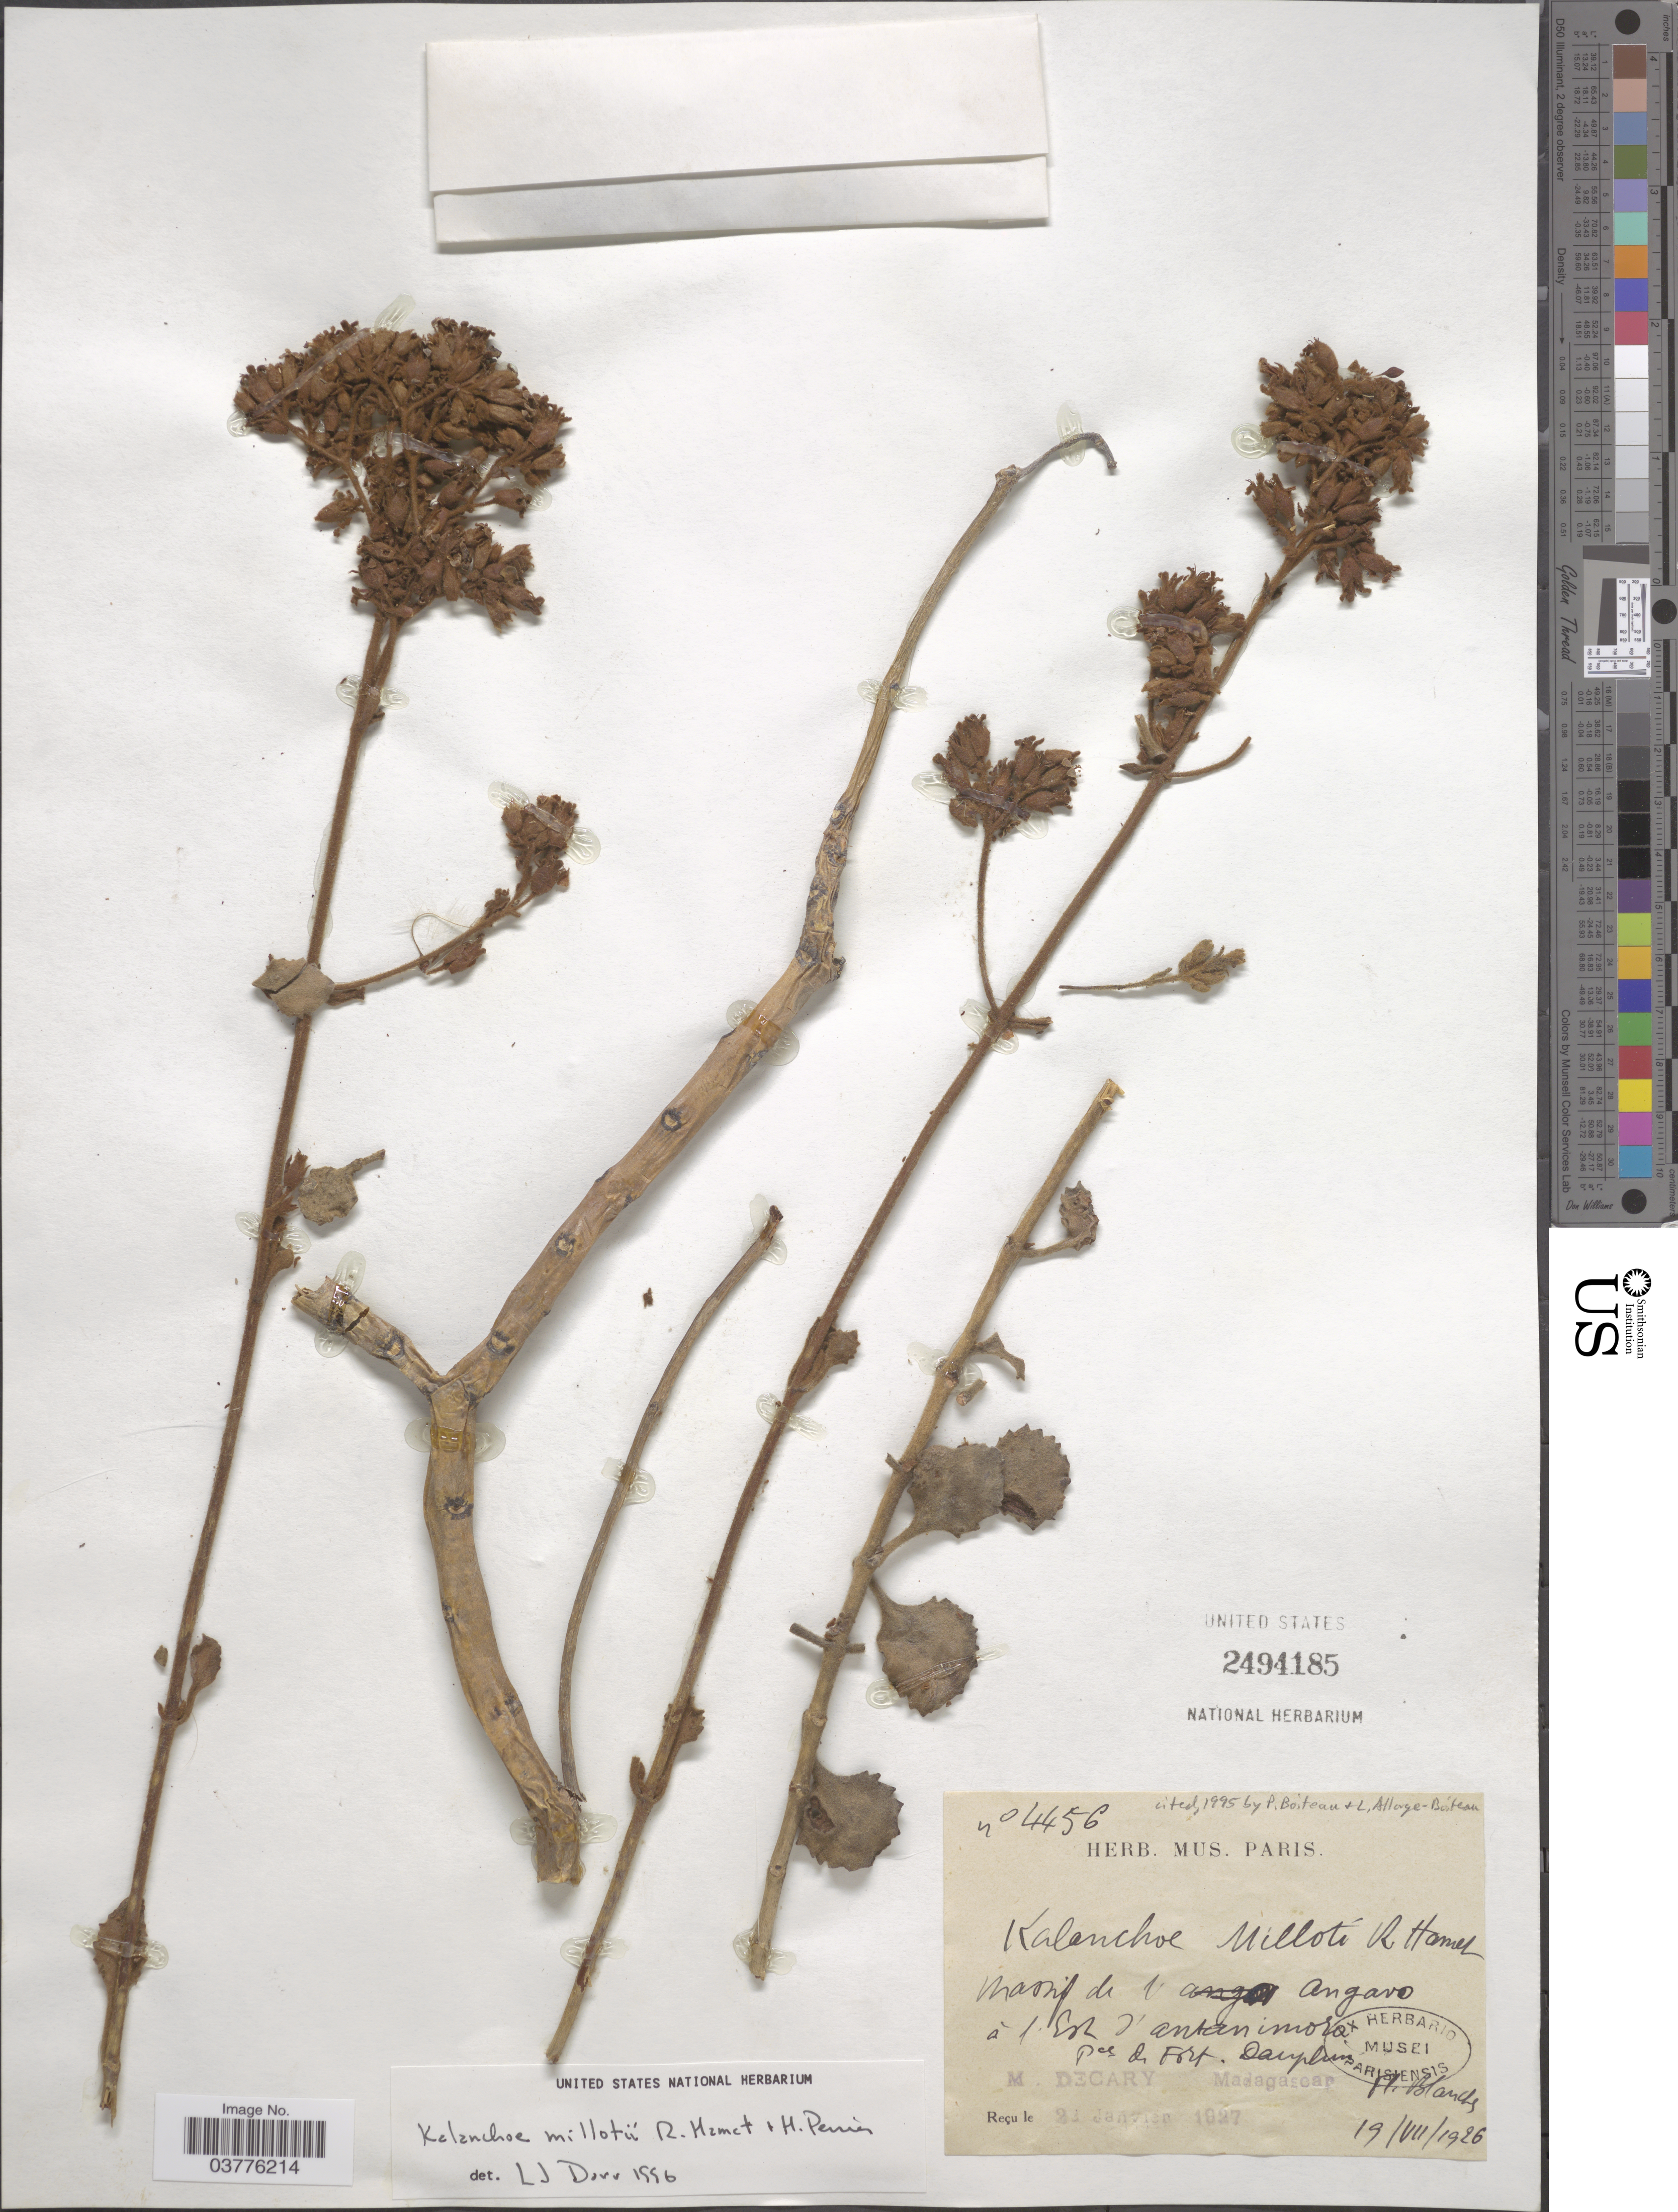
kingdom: Plantae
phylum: Tracheophyta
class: Magnoliopsida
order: Saxifragales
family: Crassulaceae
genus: Kalanchoe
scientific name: Kalanchoe millotii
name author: Raym.-Hamet & H. Perrier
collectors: R. Decary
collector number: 4456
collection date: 1926-07-19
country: Madagascar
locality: Massif de l'Angavo à l'Est d'Antanimora. Pes* de Fort. Dauphin.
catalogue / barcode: US 2494185